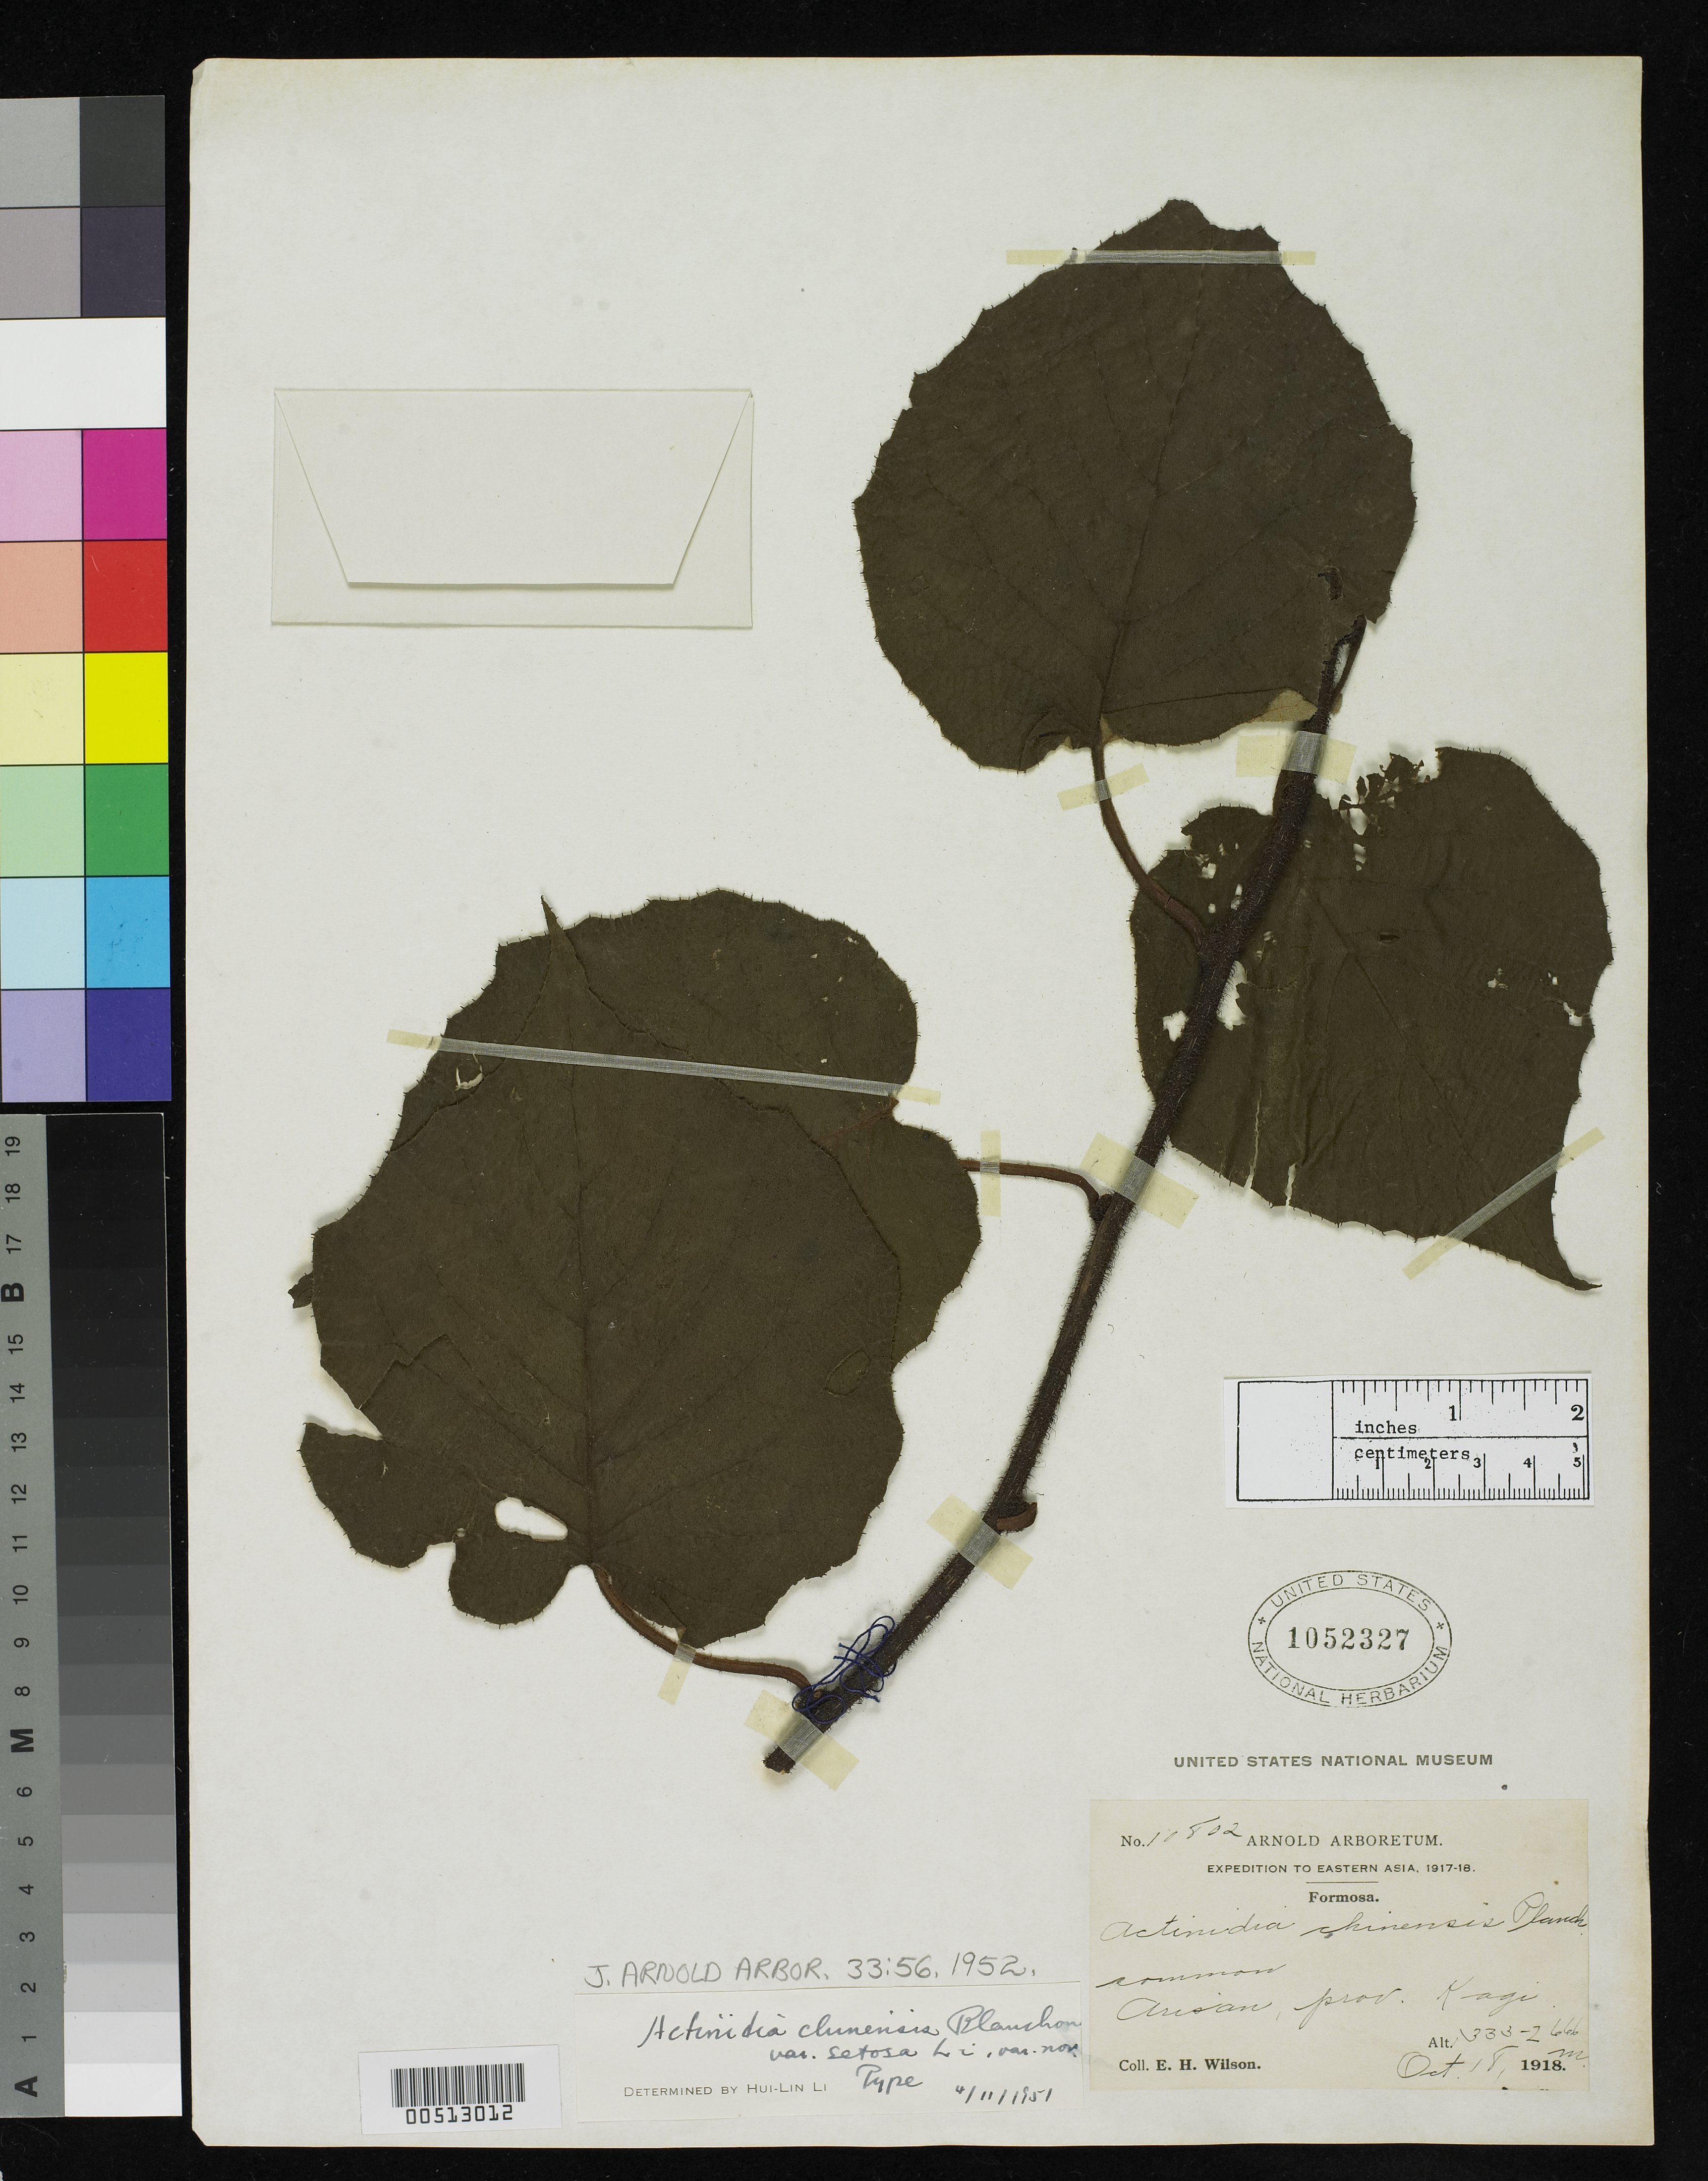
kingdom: Plantae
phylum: Tracheophyta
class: Magnoliopsida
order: Ericales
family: Actinidiaceae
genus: Actinidia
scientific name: Actinidia callosa var. discolor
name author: C.F. Liang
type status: Holotype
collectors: E. H. Wilson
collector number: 10802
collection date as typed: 18 Oct 1918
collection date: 1918-10-18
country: Taiwan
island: Taiwan [Formosa]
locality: Arisan, Kagi Prov.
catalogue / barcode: US 1052327